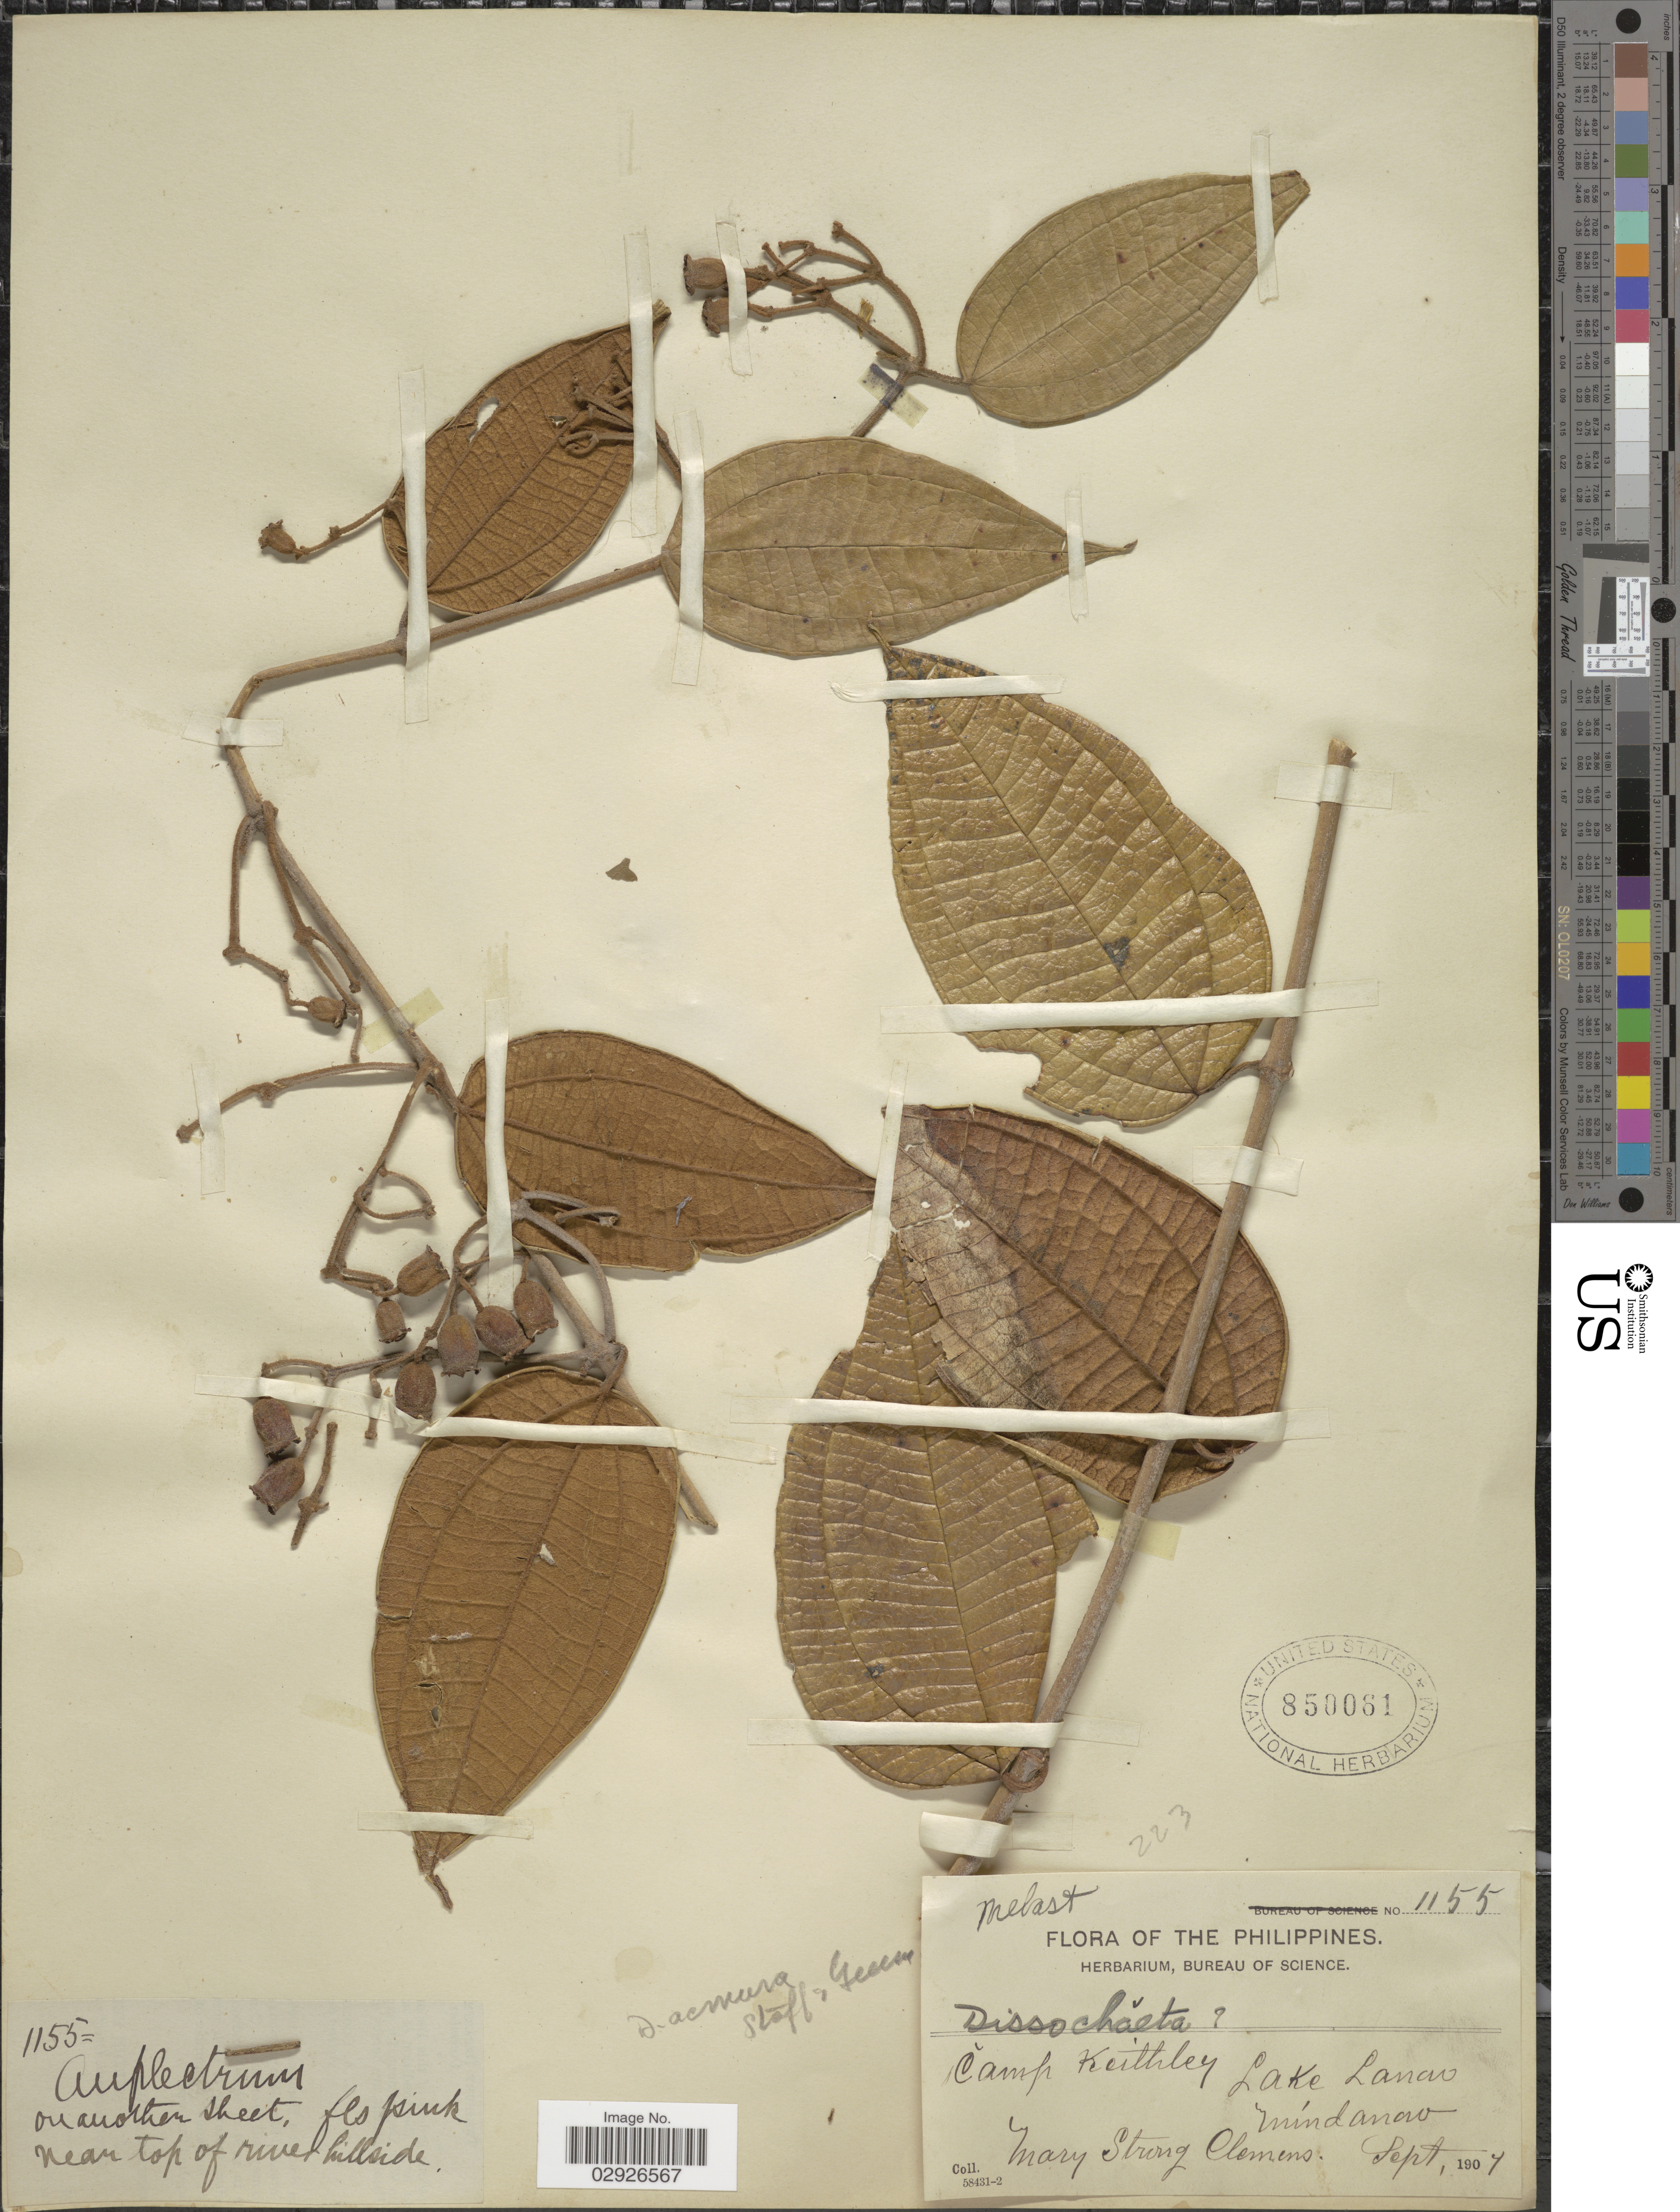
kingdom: Plantae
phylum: Tracheophyta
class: Magnoliopsida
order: Myrtales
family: Melastomataceae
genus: Dissochaeta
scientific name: Dissochaeta acmura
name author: Stapf & M.L. Green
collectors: M. S. Clemens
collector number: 1155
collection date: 1907-09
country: Philippines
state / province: Muslim Mindanao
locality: Camp Keithley. Lake Lanao. Míndanao.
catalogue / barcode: US 850081